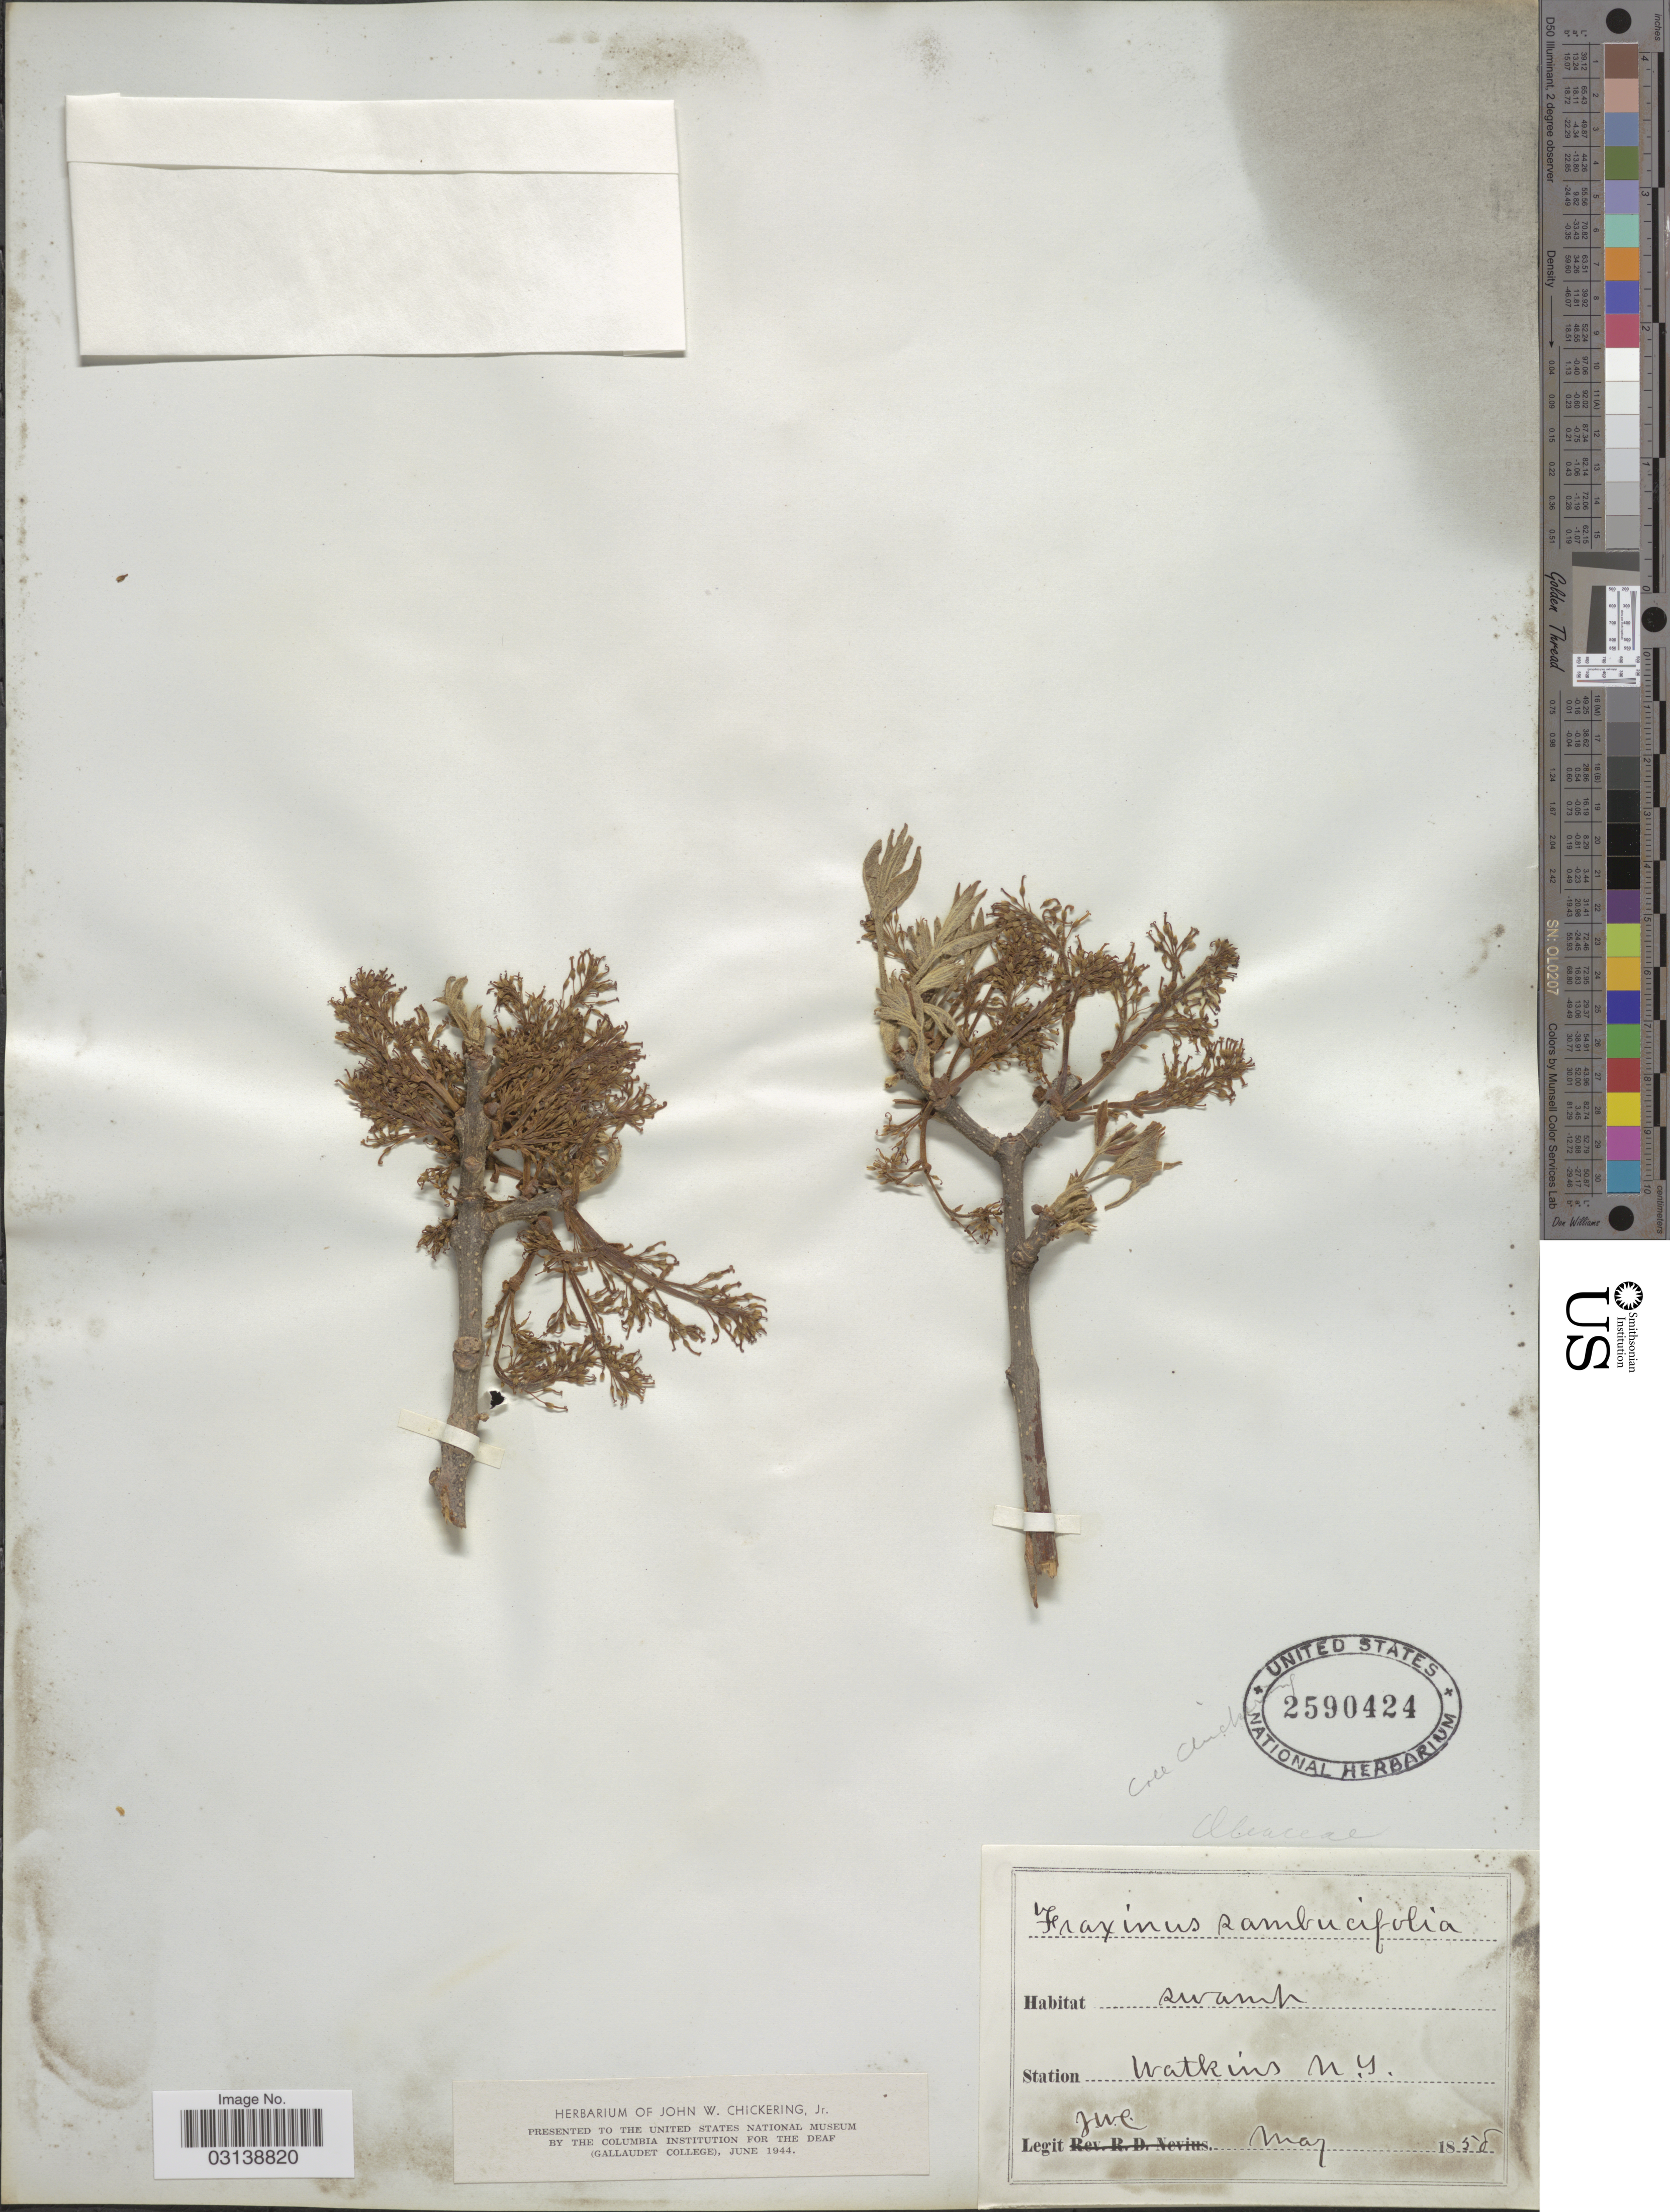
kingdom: Plantae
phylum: Tracheophyta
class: Magnoliopsida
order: Lamiales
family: Oleaceae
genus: Fraxinus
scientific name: Fraxinus nigra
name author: Marshall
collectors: J. Chickering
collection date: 1858-05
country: United States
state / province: New York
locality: Station Watkins.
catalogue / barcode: US 2590424